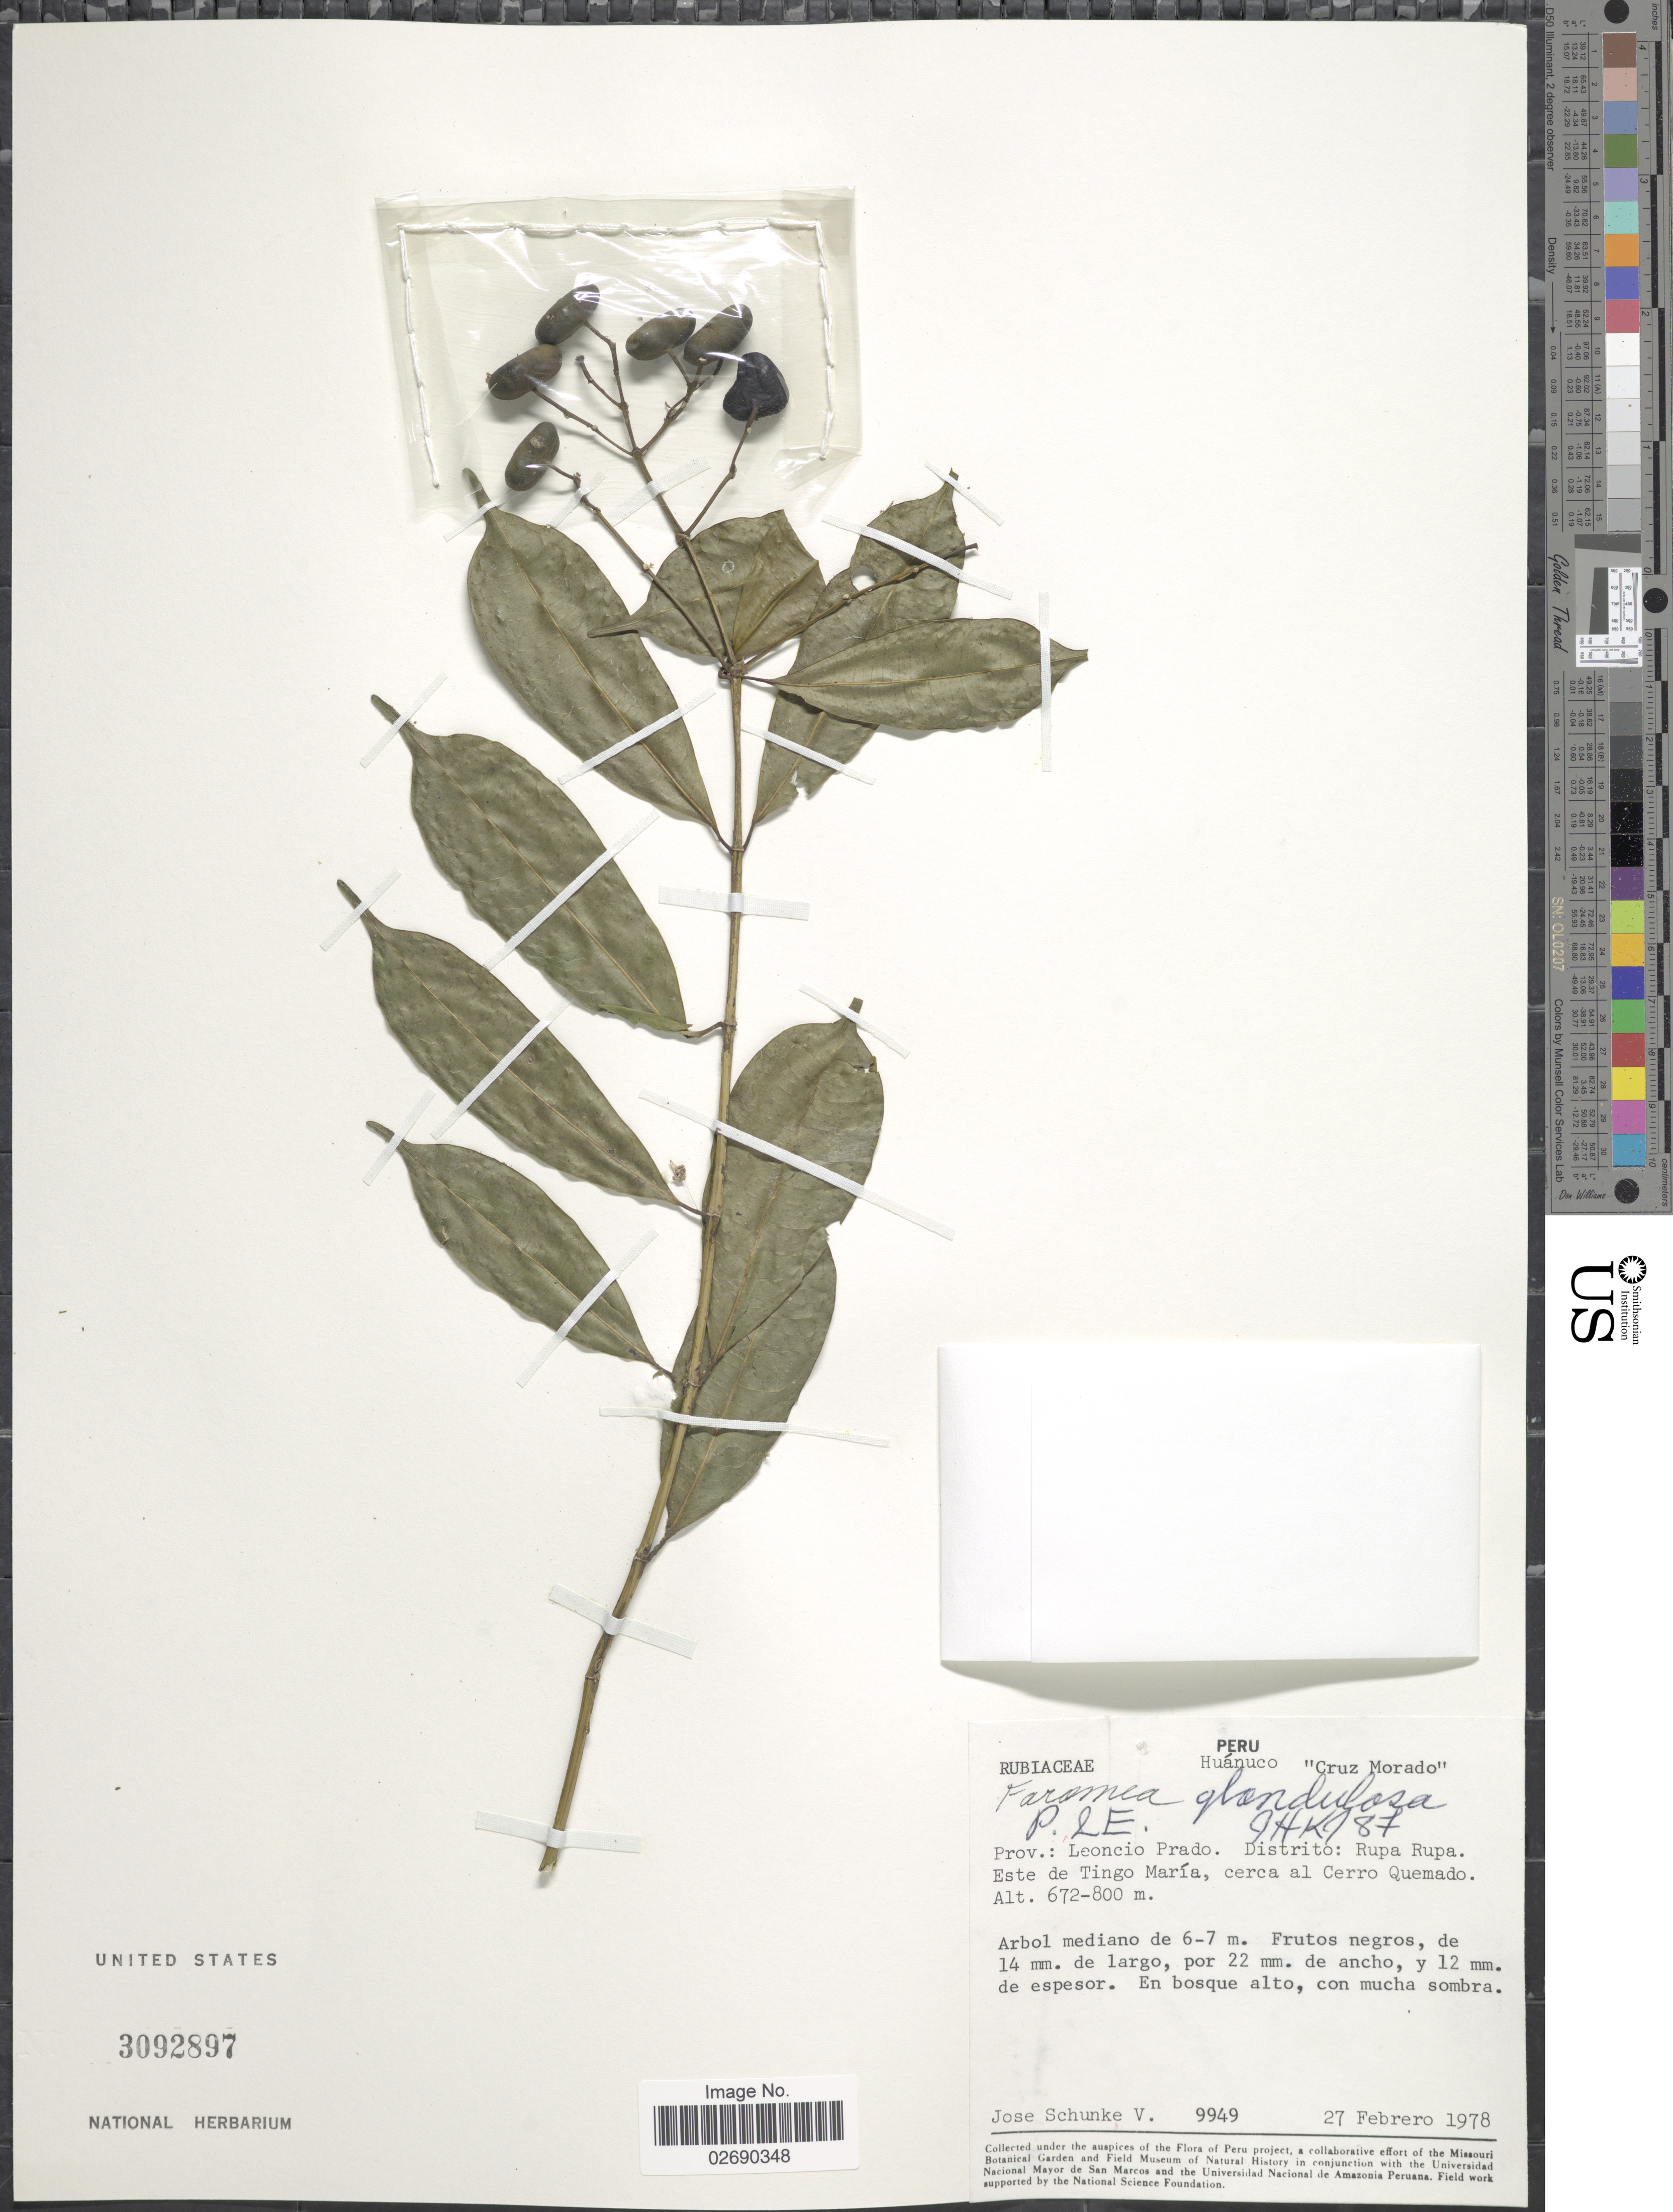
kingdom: Plantae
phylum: Tracheophyta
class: Magnoliopsida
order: Gentianales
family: Rubiaceae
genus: Faramea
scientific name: Faramea glandulosa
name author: Poepp.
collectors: J. Schunke Vigo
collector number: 9949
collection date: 1978-02-27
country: Peru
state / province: Huánuco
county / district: Leoncio Prado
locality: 'Cruz Morado', Prov.: Leoncio Prado. Distrito: Rupa Rupa. Este de Tingo María, cerca al Cerro Quemado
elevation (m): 672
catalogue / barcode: US 3092897